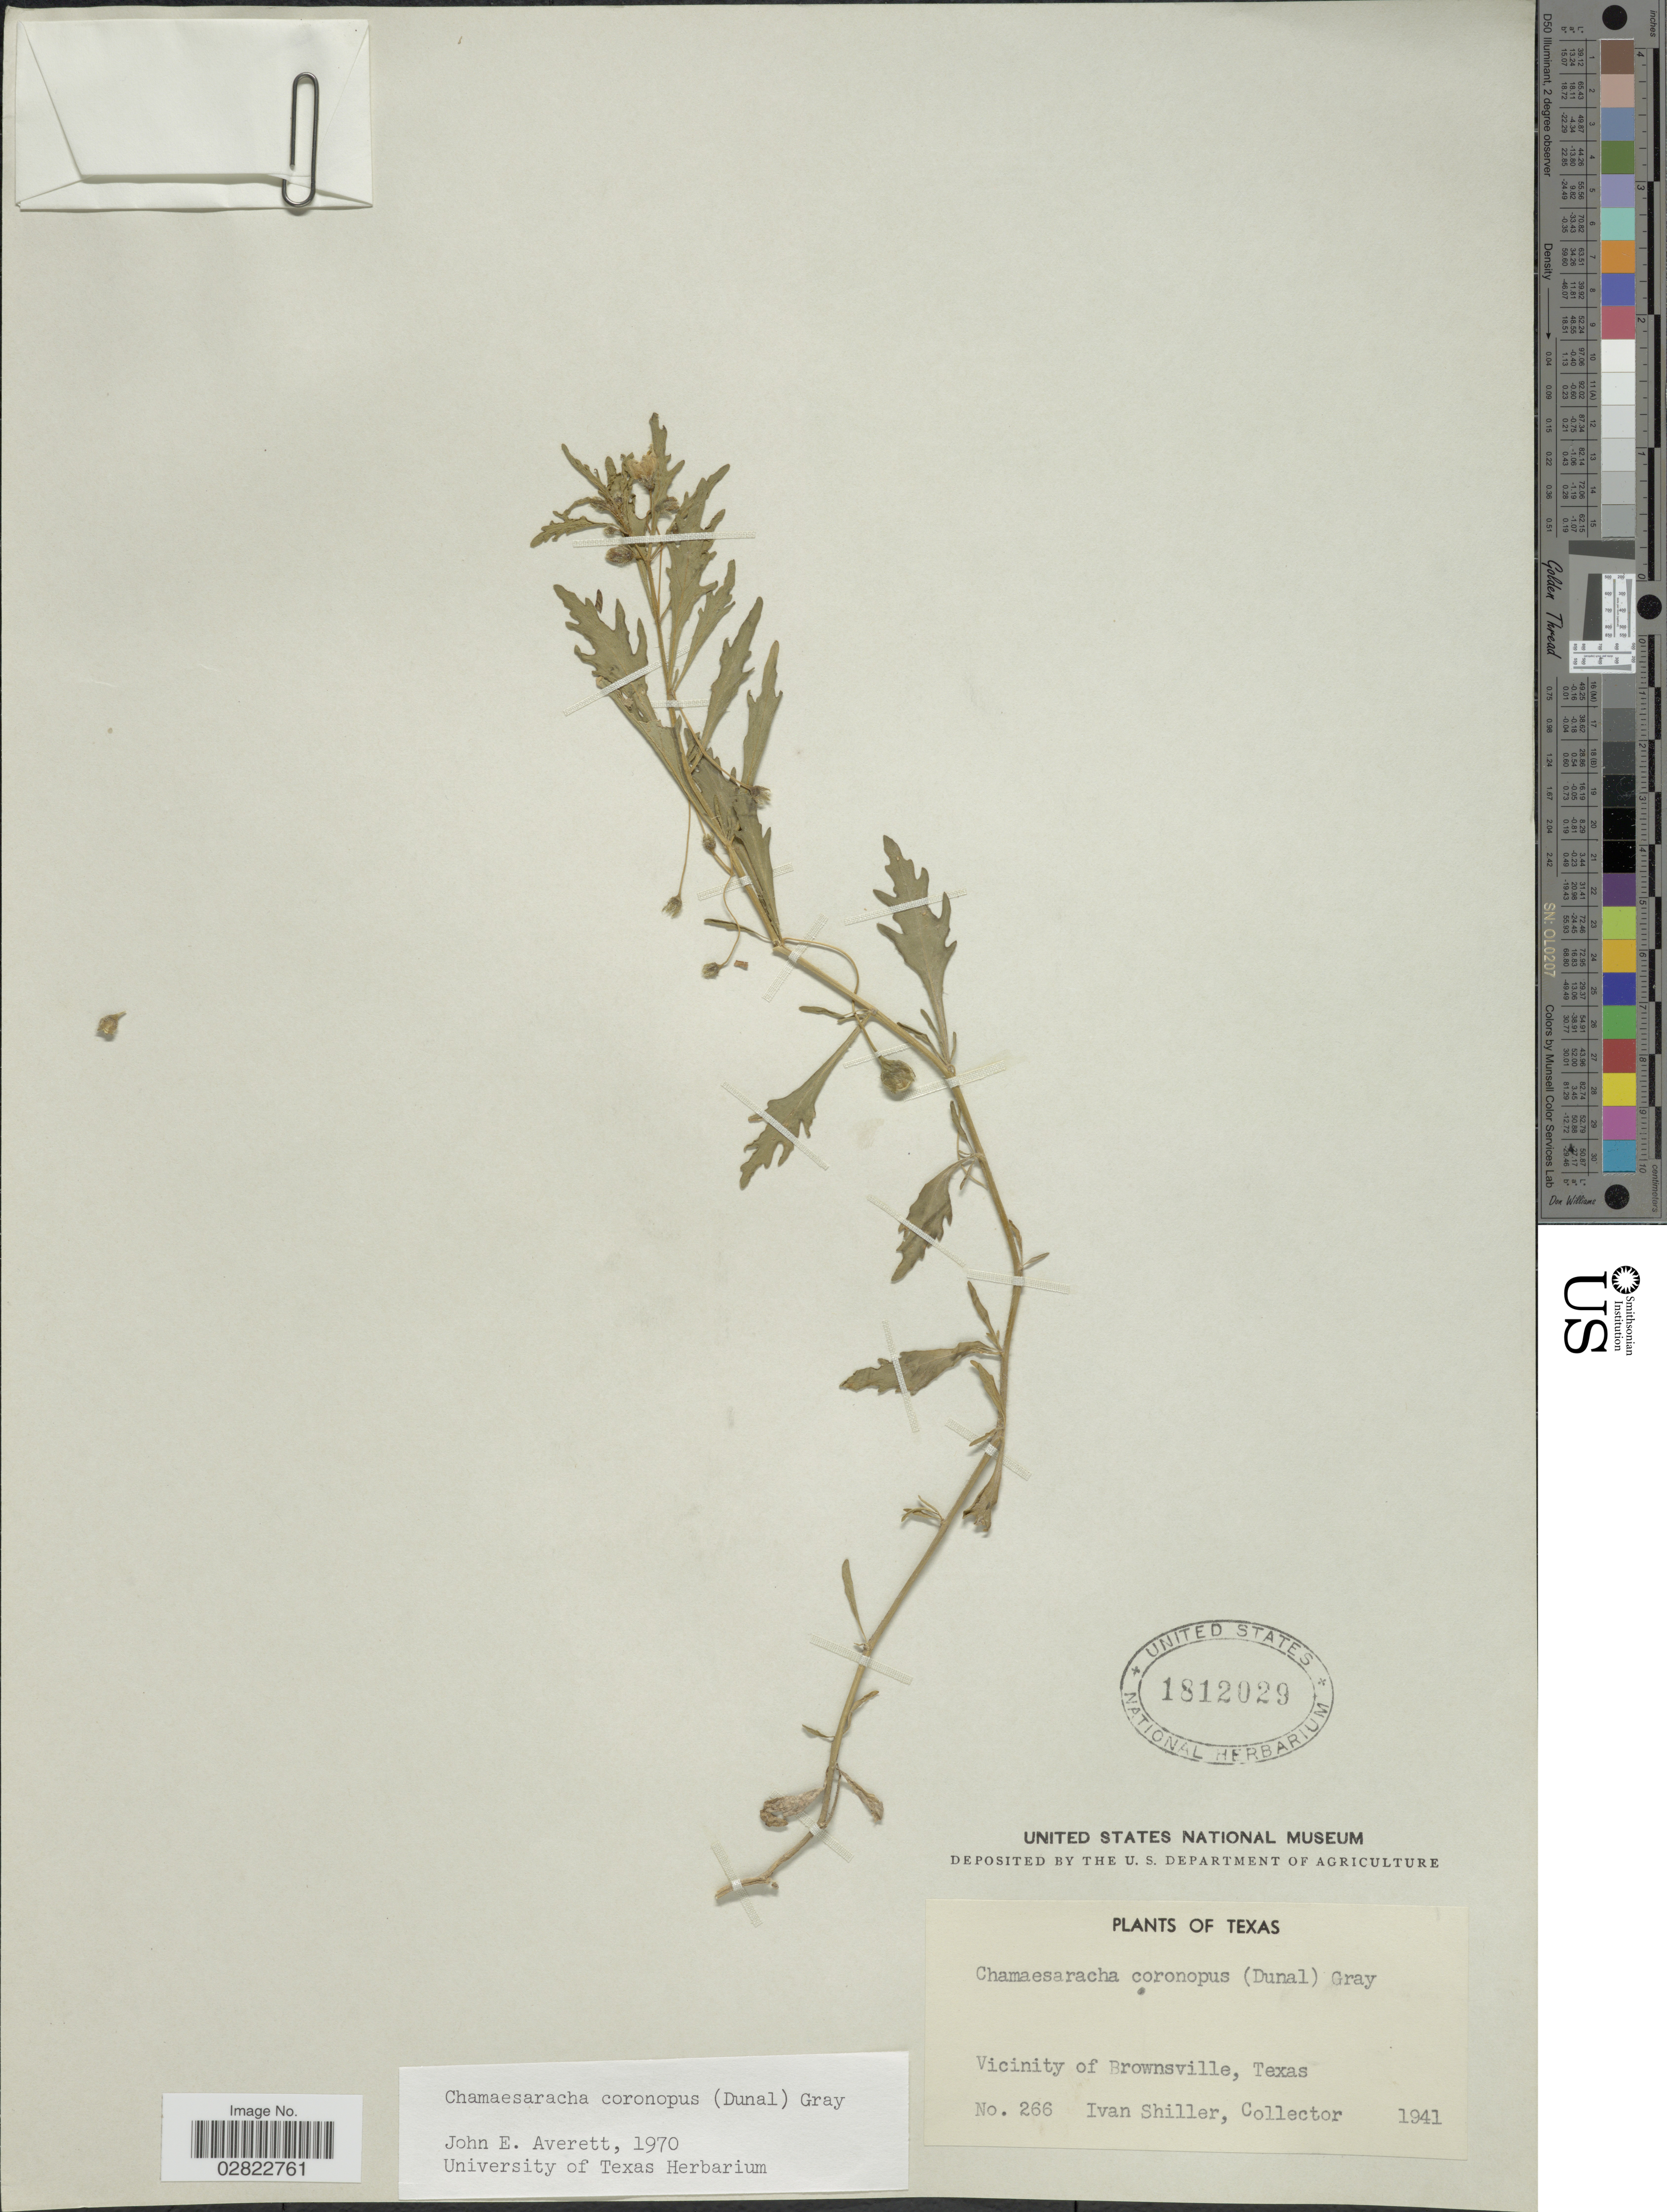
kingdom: Plantae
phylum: Tracheophyta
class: Magnoliopsida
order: Solanales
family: Solanaceae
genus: Chamaesaracha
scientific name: Chamaesaracha coronopus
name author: (Dunal) A. Gray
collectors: I. Shiller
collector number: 266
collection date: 1941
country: United States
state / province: Texas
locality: Vicinity of Brownsville.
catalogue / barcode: US 1812029